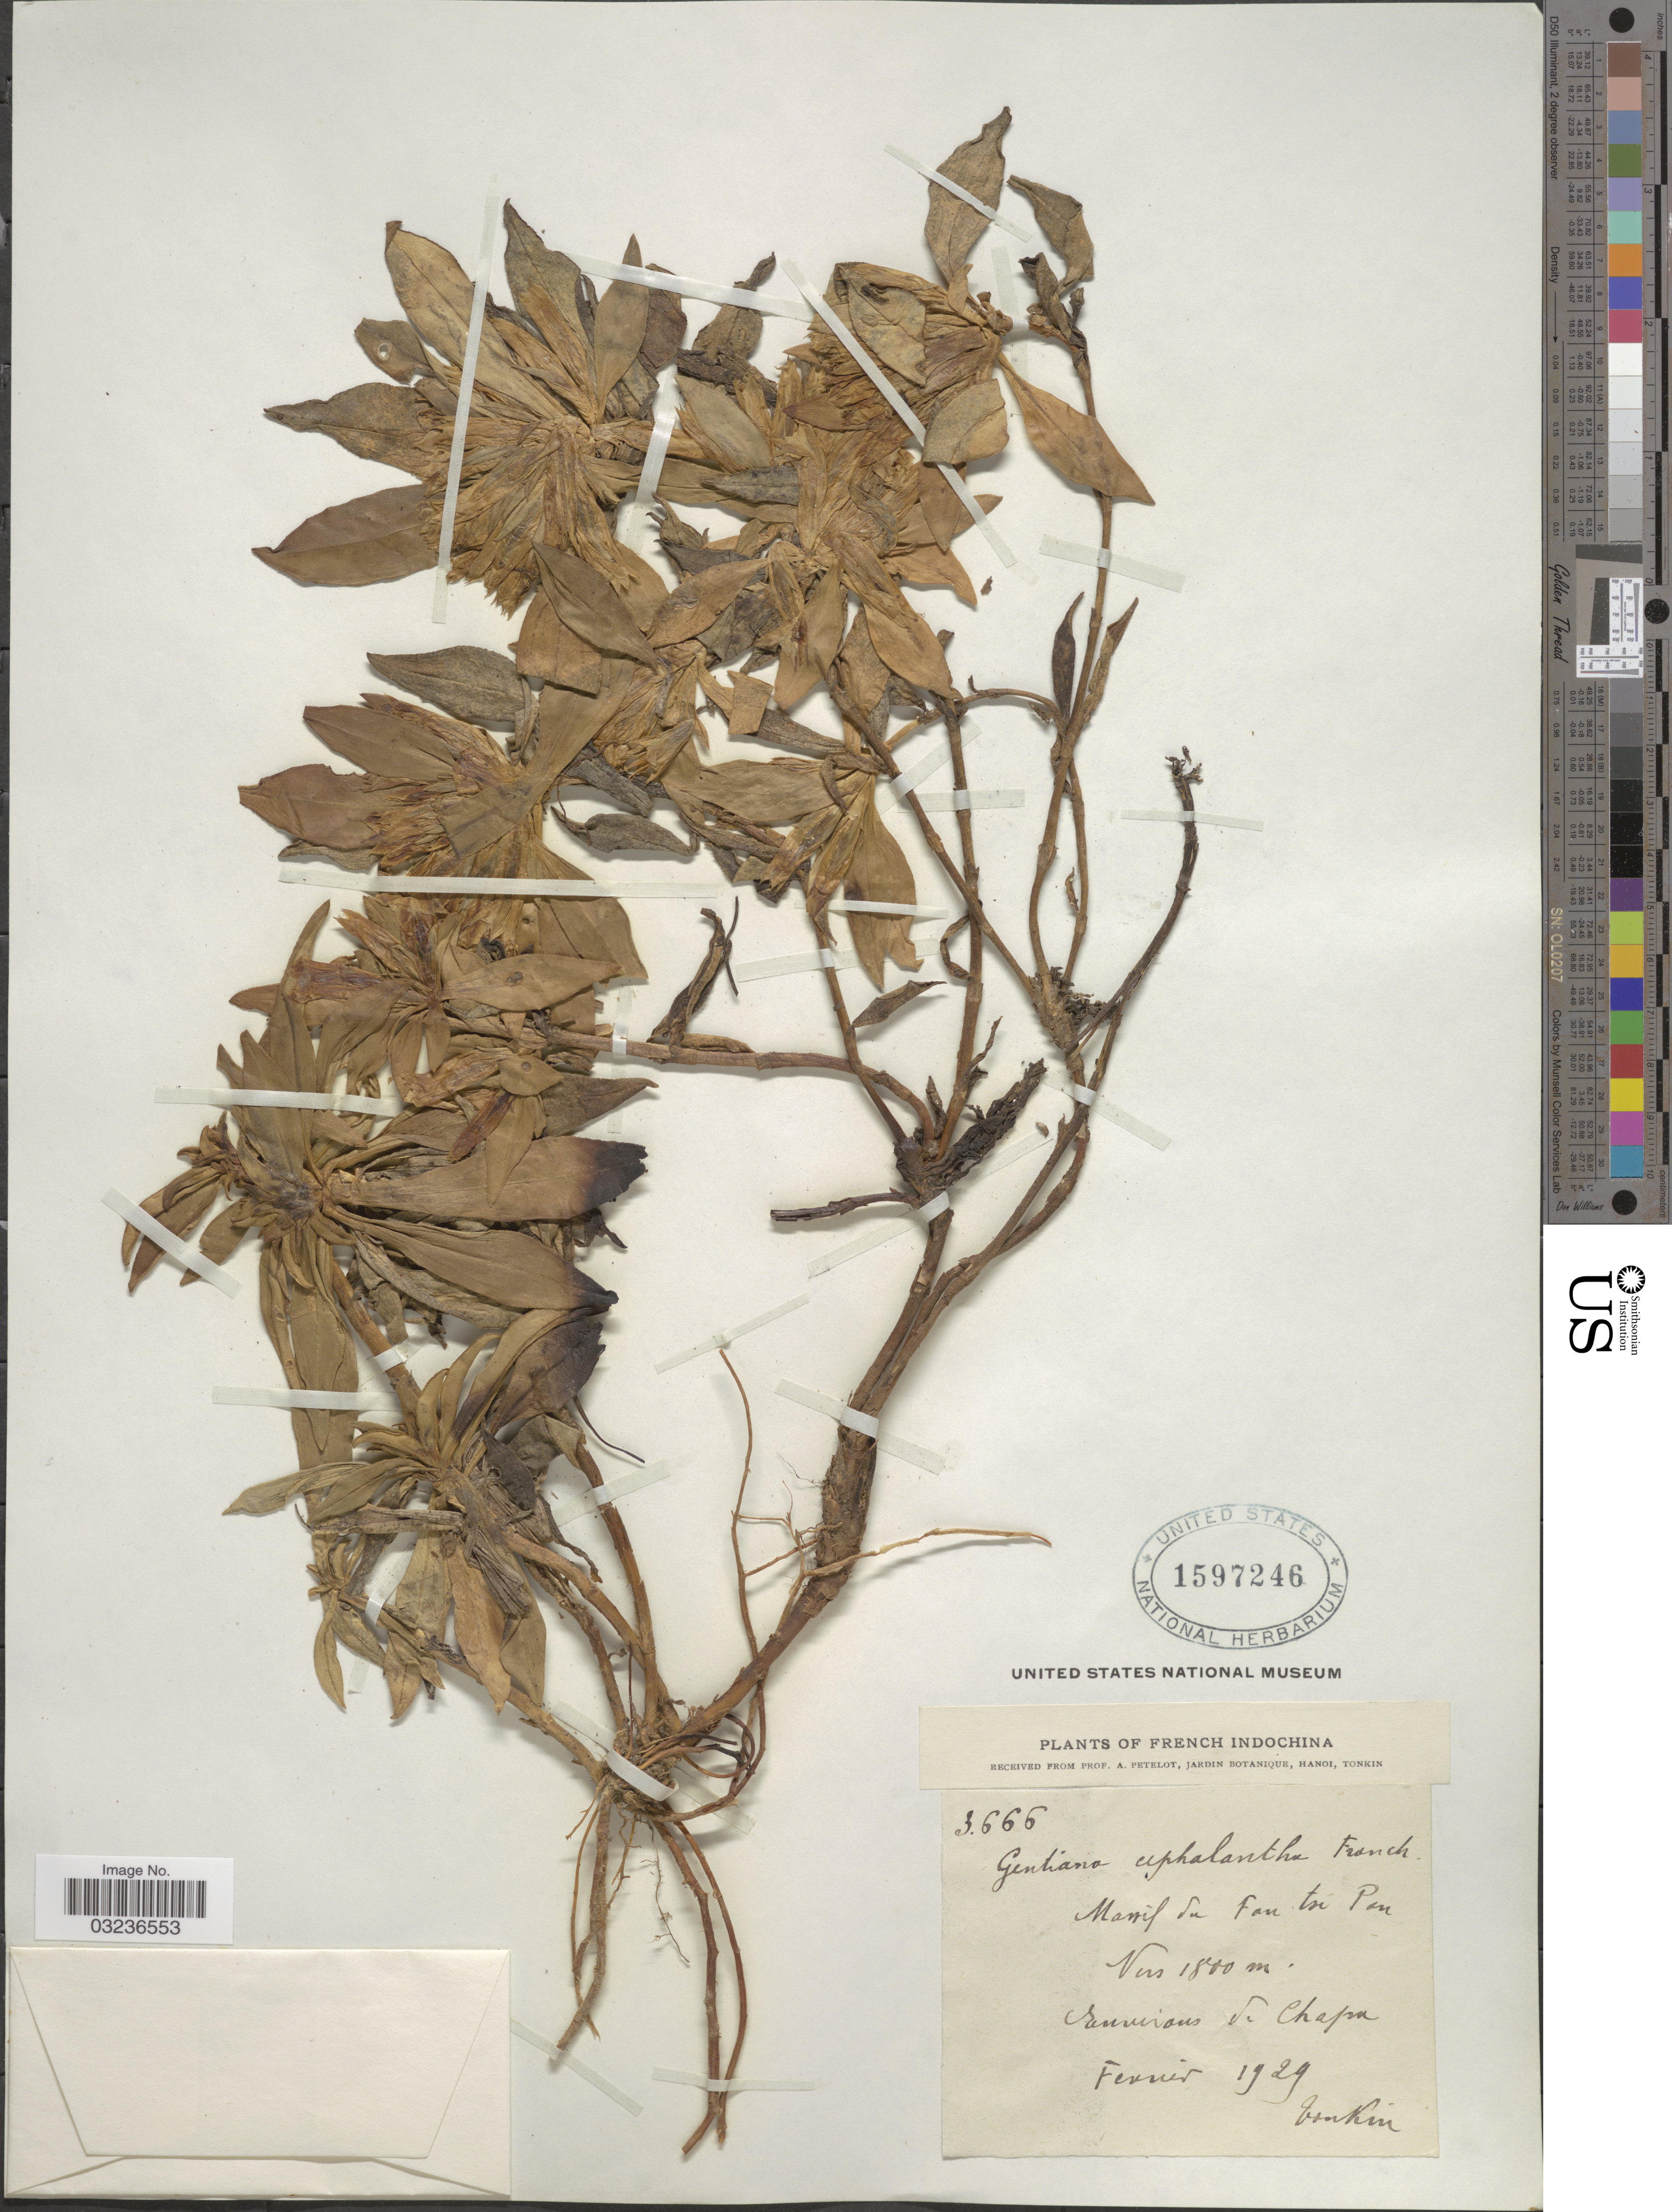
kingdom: Plantae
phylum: Tracheophyta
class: Magnoliopsida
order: Gentianales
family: Gentianaceae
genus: Gentiana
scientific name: Gentiana cephalantha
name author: Franch.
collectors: P. A. Pételot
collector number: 3666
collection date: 1929-02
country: Vietnam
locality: French Indochina. Massif du Fan tsi Pan. Environs de Chapa.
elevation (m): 1800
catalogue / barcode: US 1597246